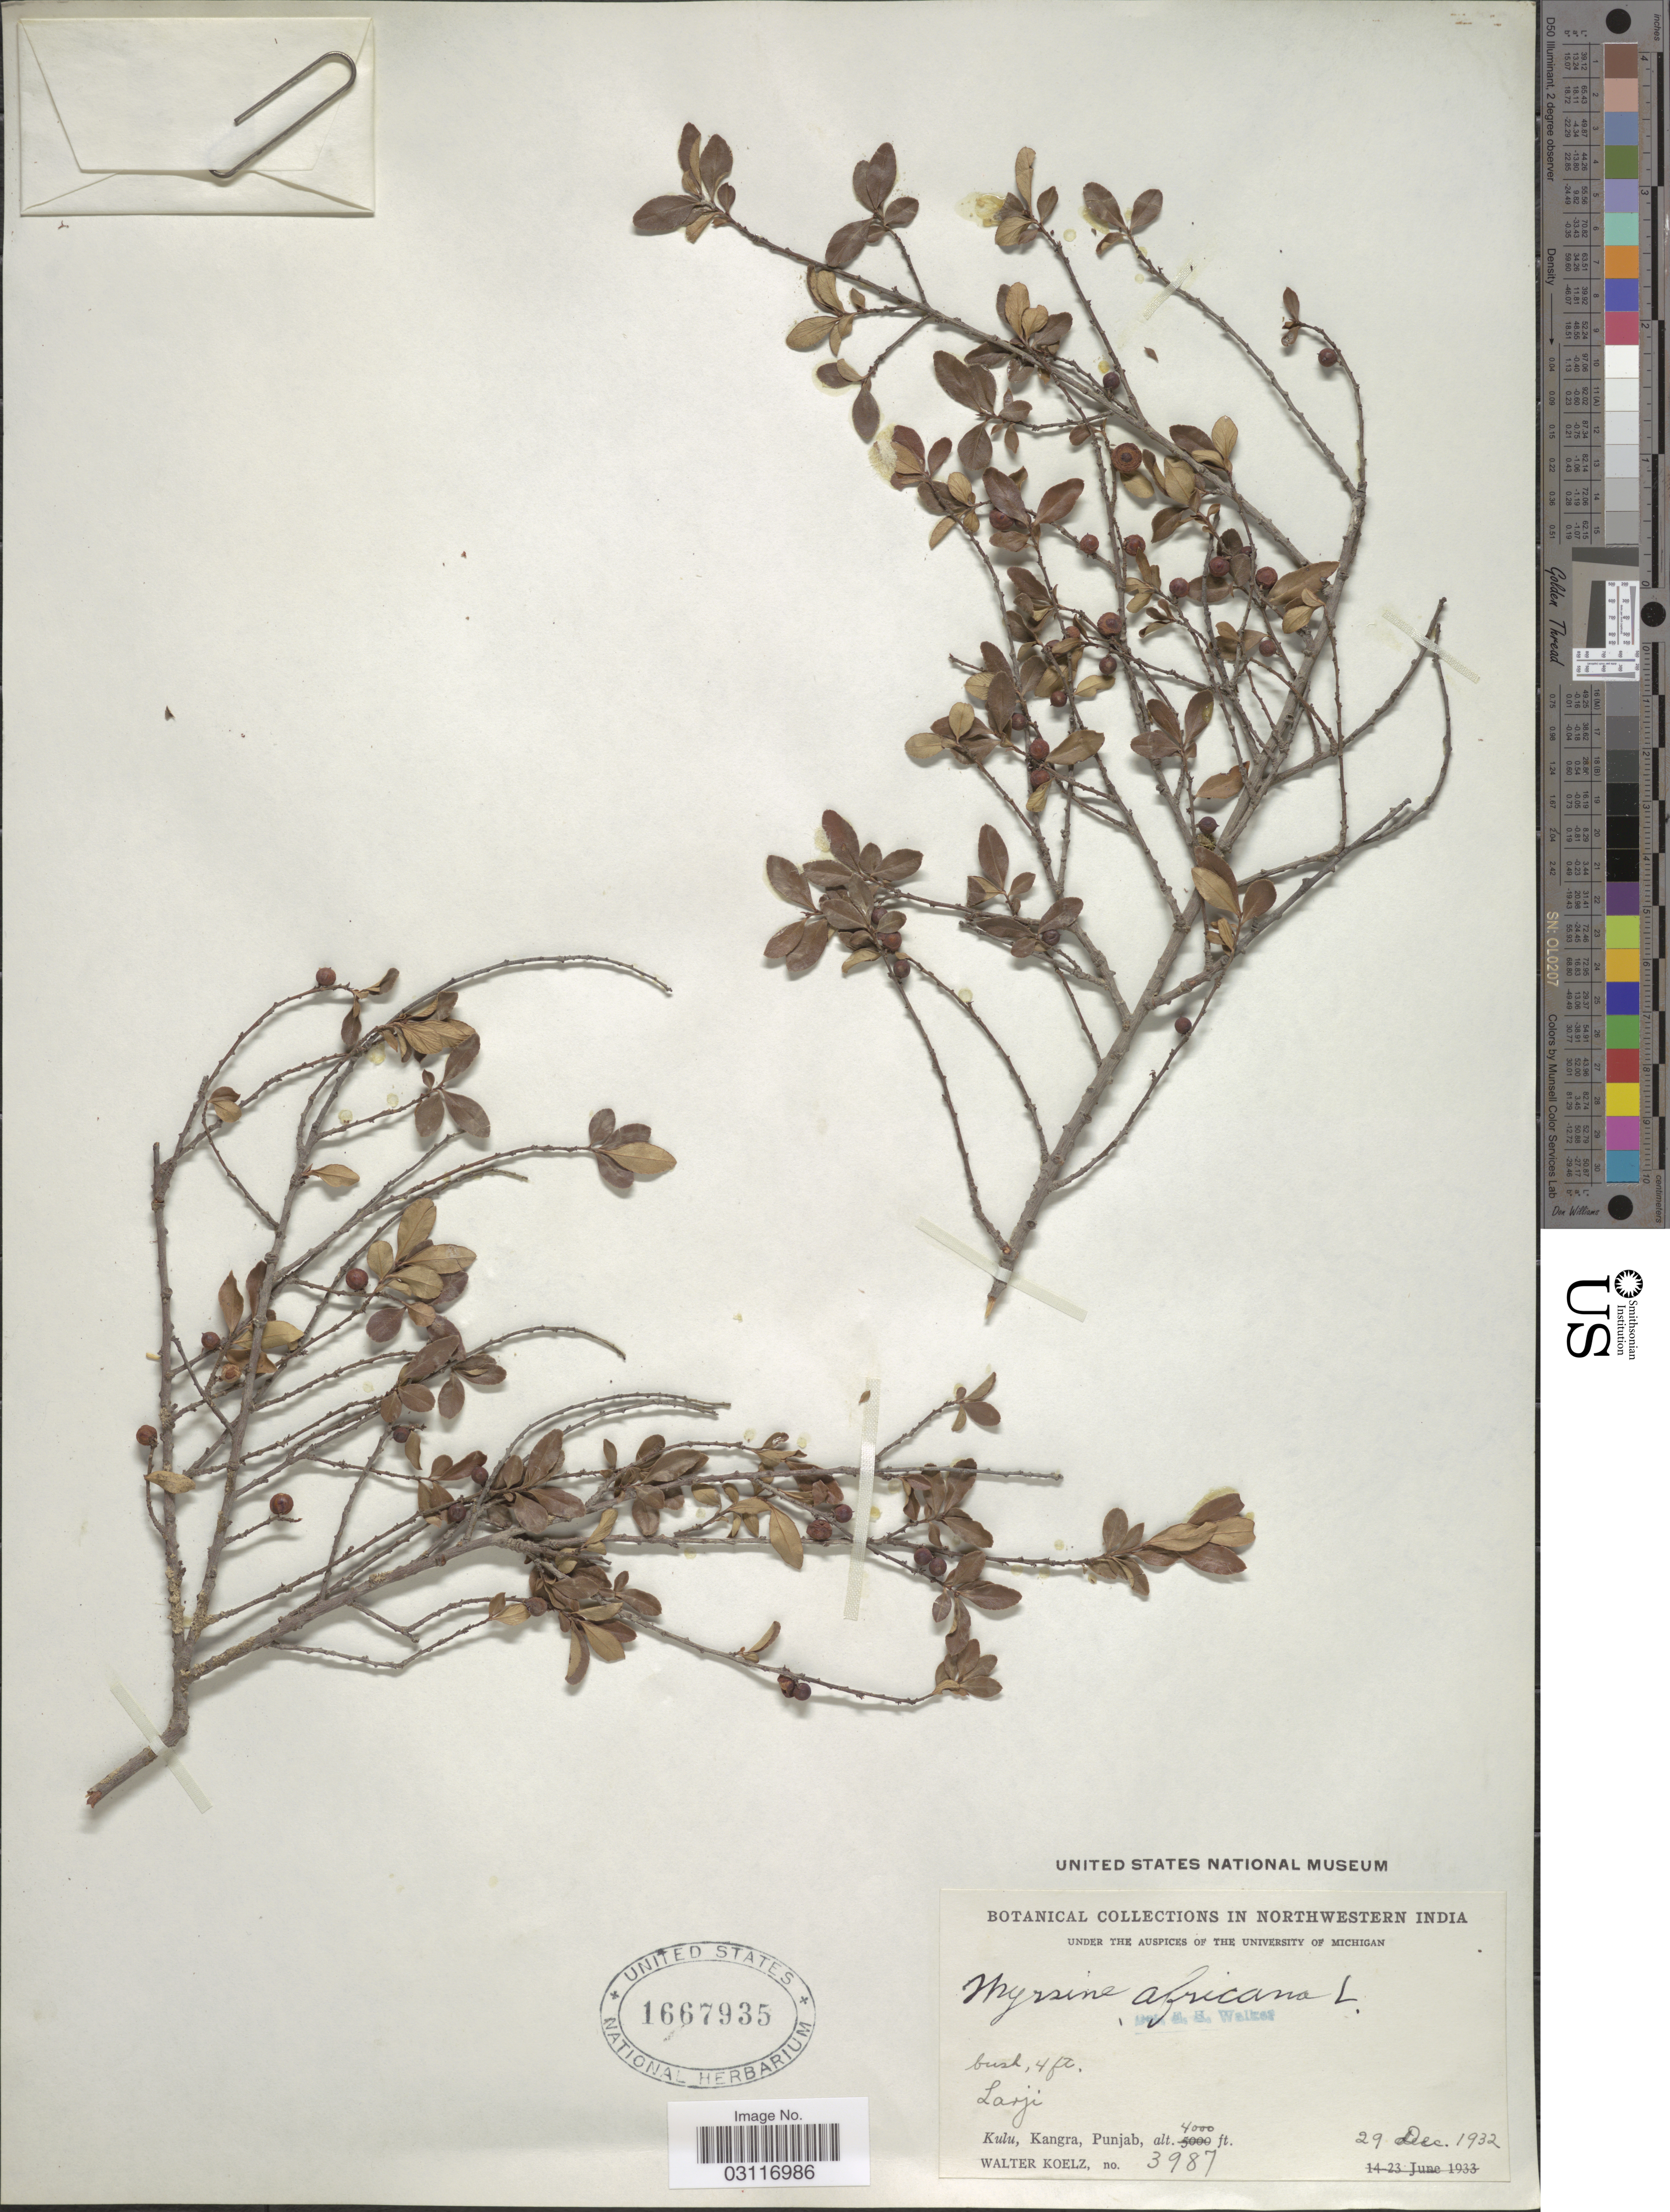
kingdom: Plantae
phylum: Tracheophyta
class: Magnoliopsida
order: Ericales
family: Primulaceae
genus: Myrsine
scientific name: Myrsine africana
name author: L.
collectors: W. N. Koelz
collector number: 3987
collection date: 1932-12-29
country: India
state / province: Punjab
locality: Northwestern India. Larji, Kulu, Kangra.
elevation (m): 1219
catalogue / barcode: US 1667935